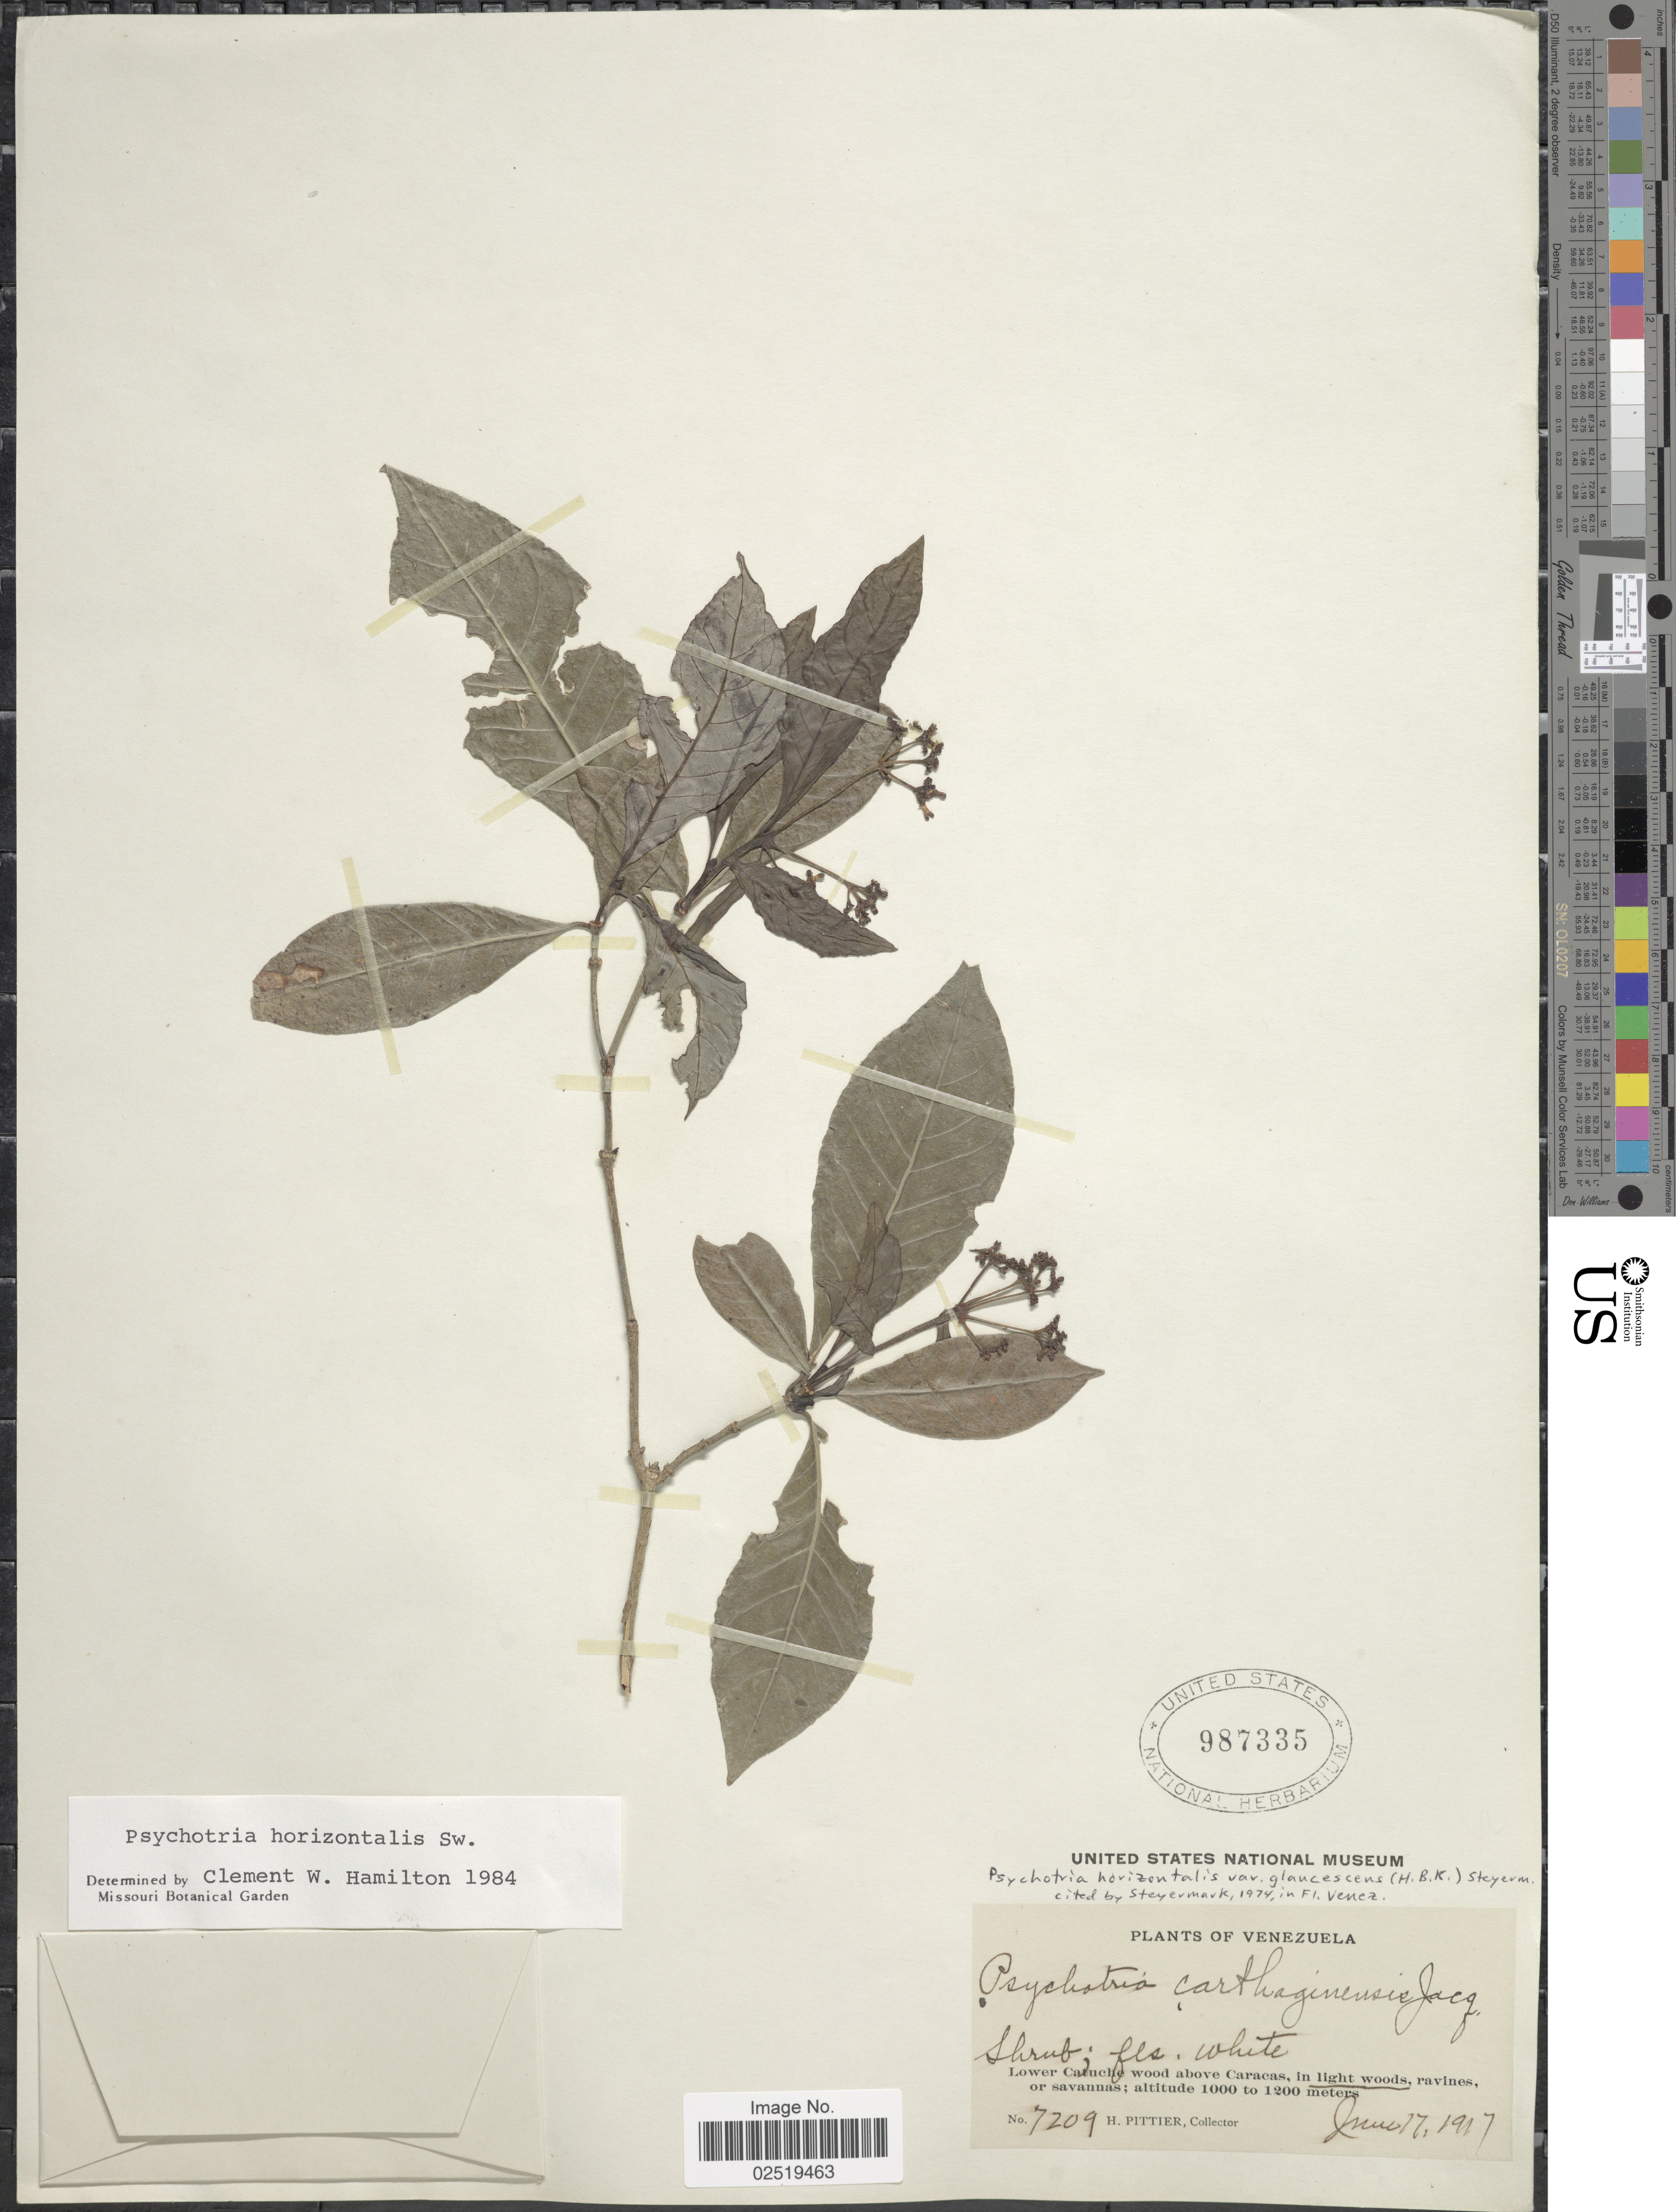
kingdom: Plantae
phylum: Tracheophyta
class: Magnoliopsida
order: Gentianales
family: Rubiaceae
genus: Psychotria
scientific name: Psychotria horizontalis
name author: Sw.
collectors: H. F. Pittier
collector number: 7209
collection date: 1917-06-17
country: Venezuela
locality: Lower Catuche wood above Caracas, in light woods.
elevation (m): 1000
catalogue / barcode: US 987335